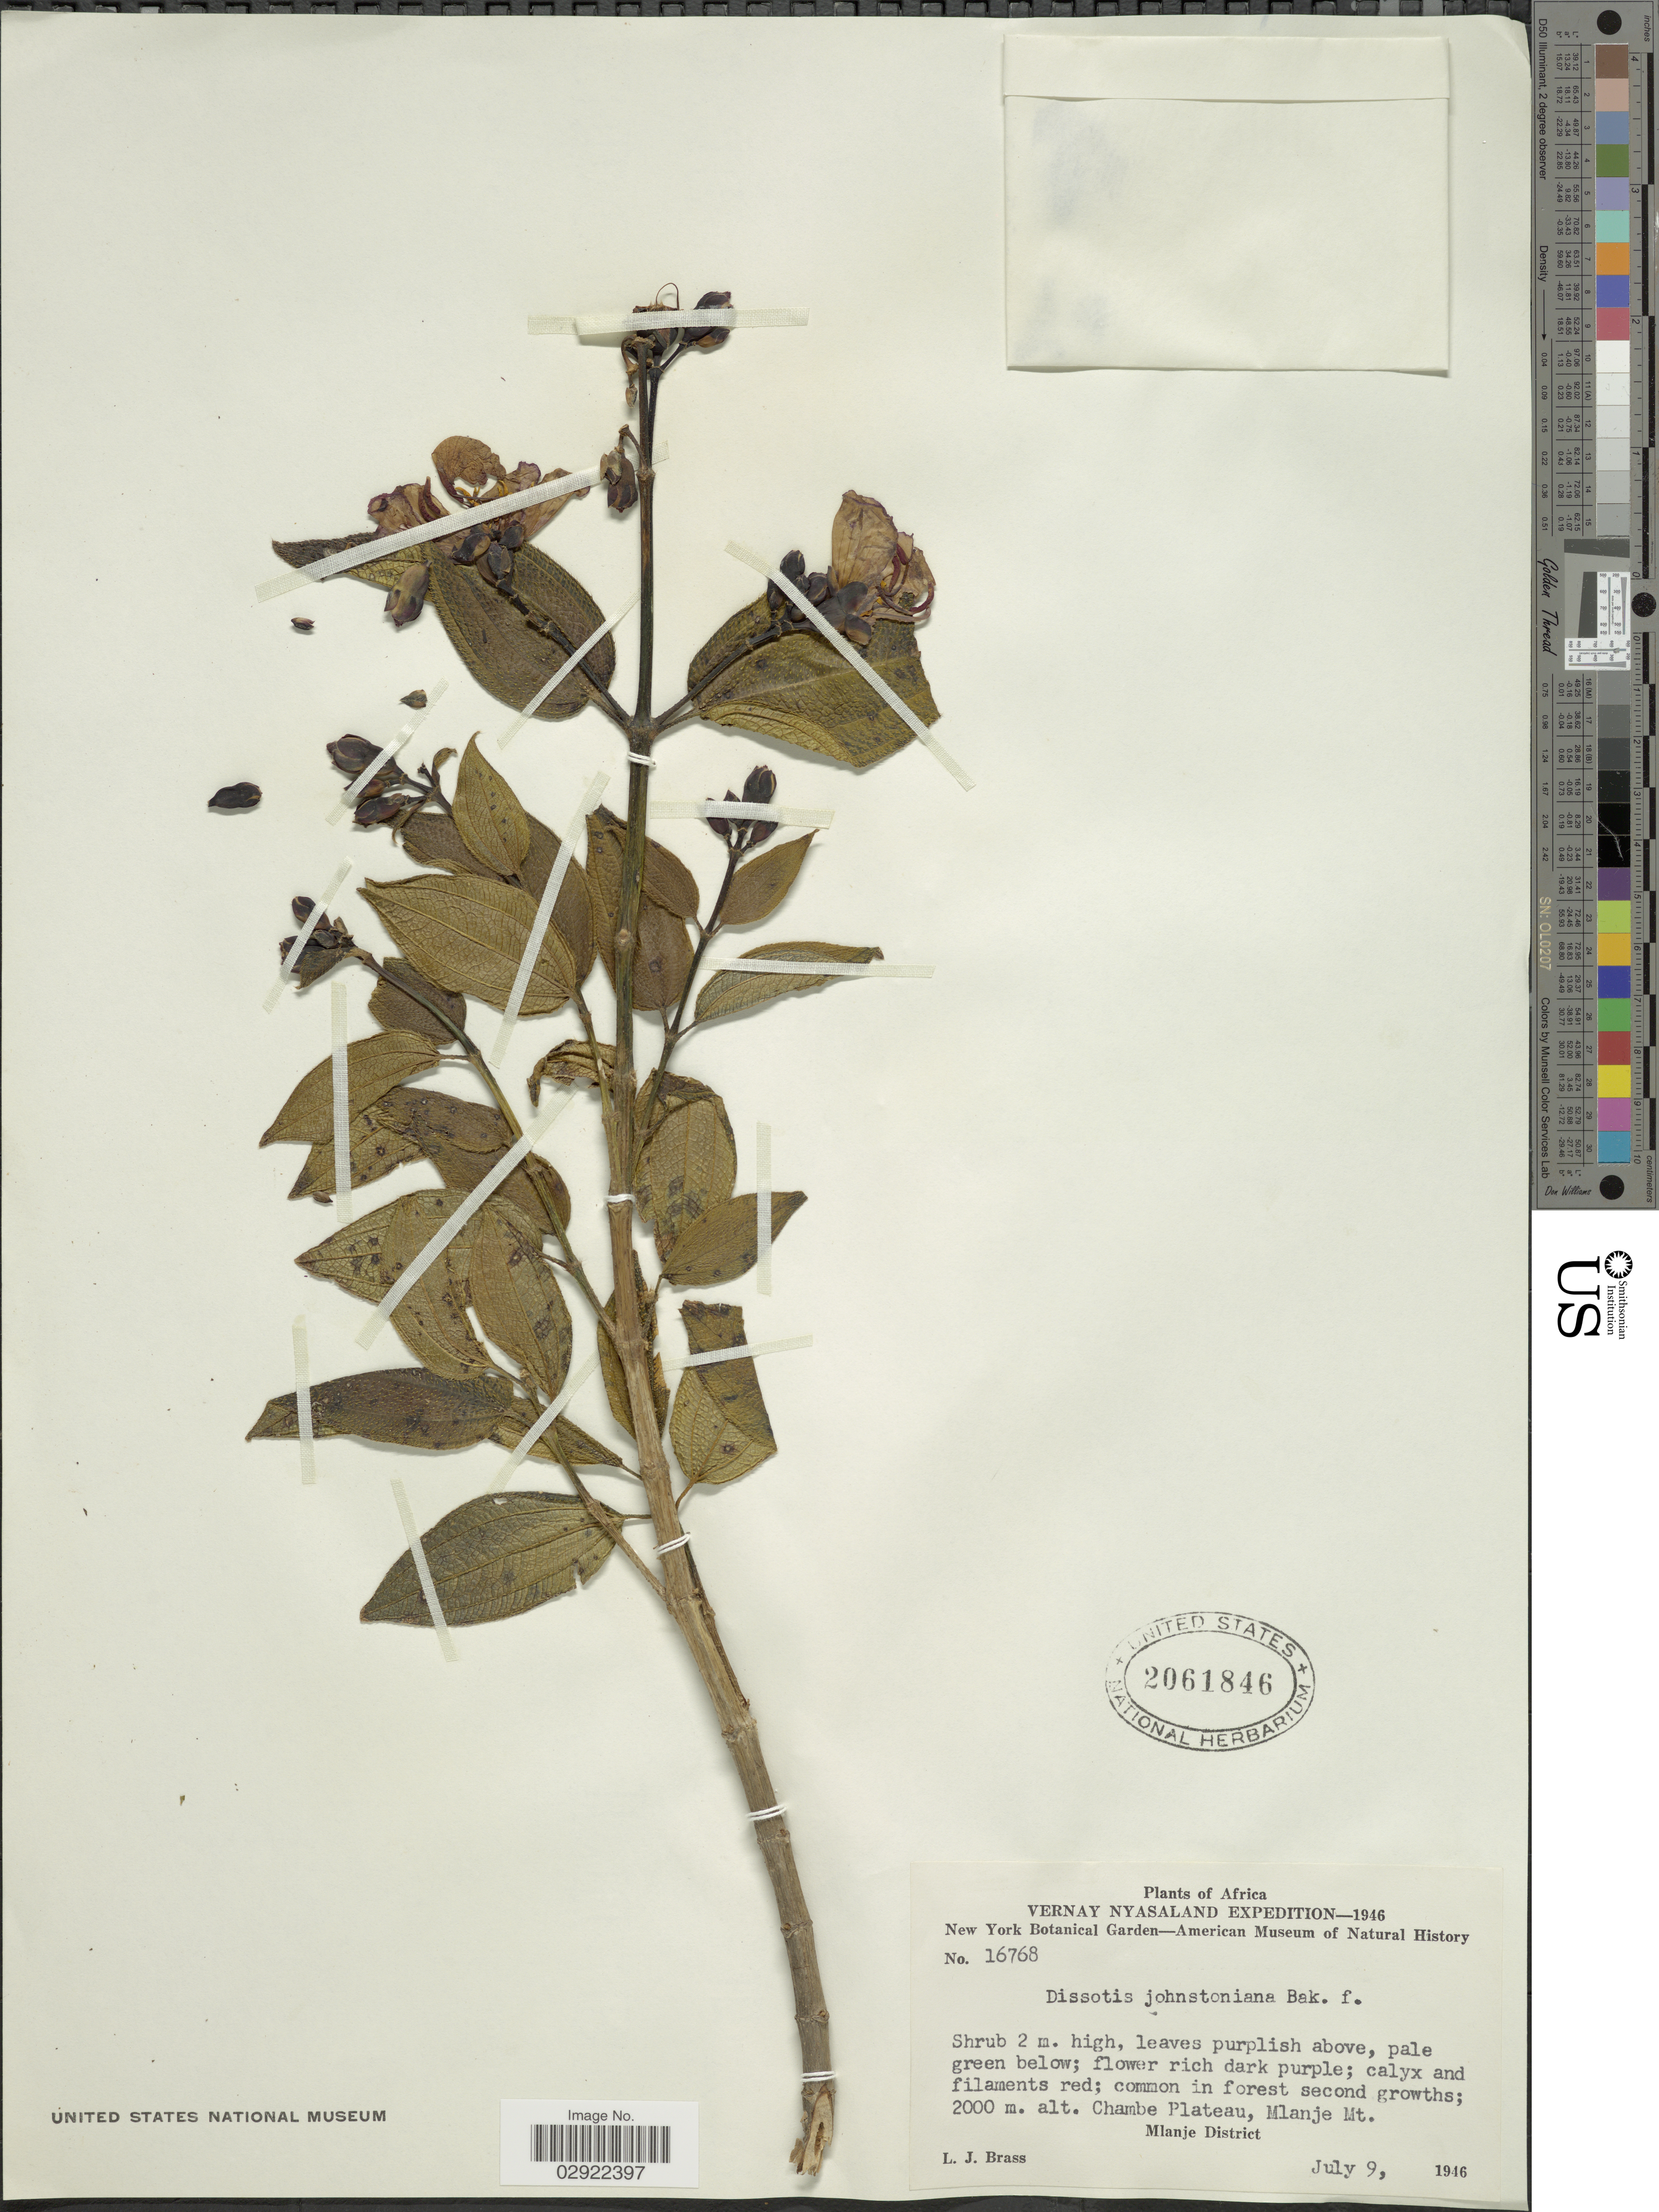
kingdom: Plantae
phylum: Tracheophyta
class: Magnoliopsida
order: Myrtales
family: Melastomataceae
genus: Dissotidendron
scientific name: Dissotidendron johnstonianum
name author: (Baker f.) Ver.-Lib. & G. Kadereit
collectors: L. J. Brass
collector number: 16768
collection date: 1946-07-09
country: Malawi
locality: Vernay Nyasaland. Chambe Plateau, Mlanje Mt. Mlanje District.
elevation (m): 2000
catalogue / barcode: US 2061846